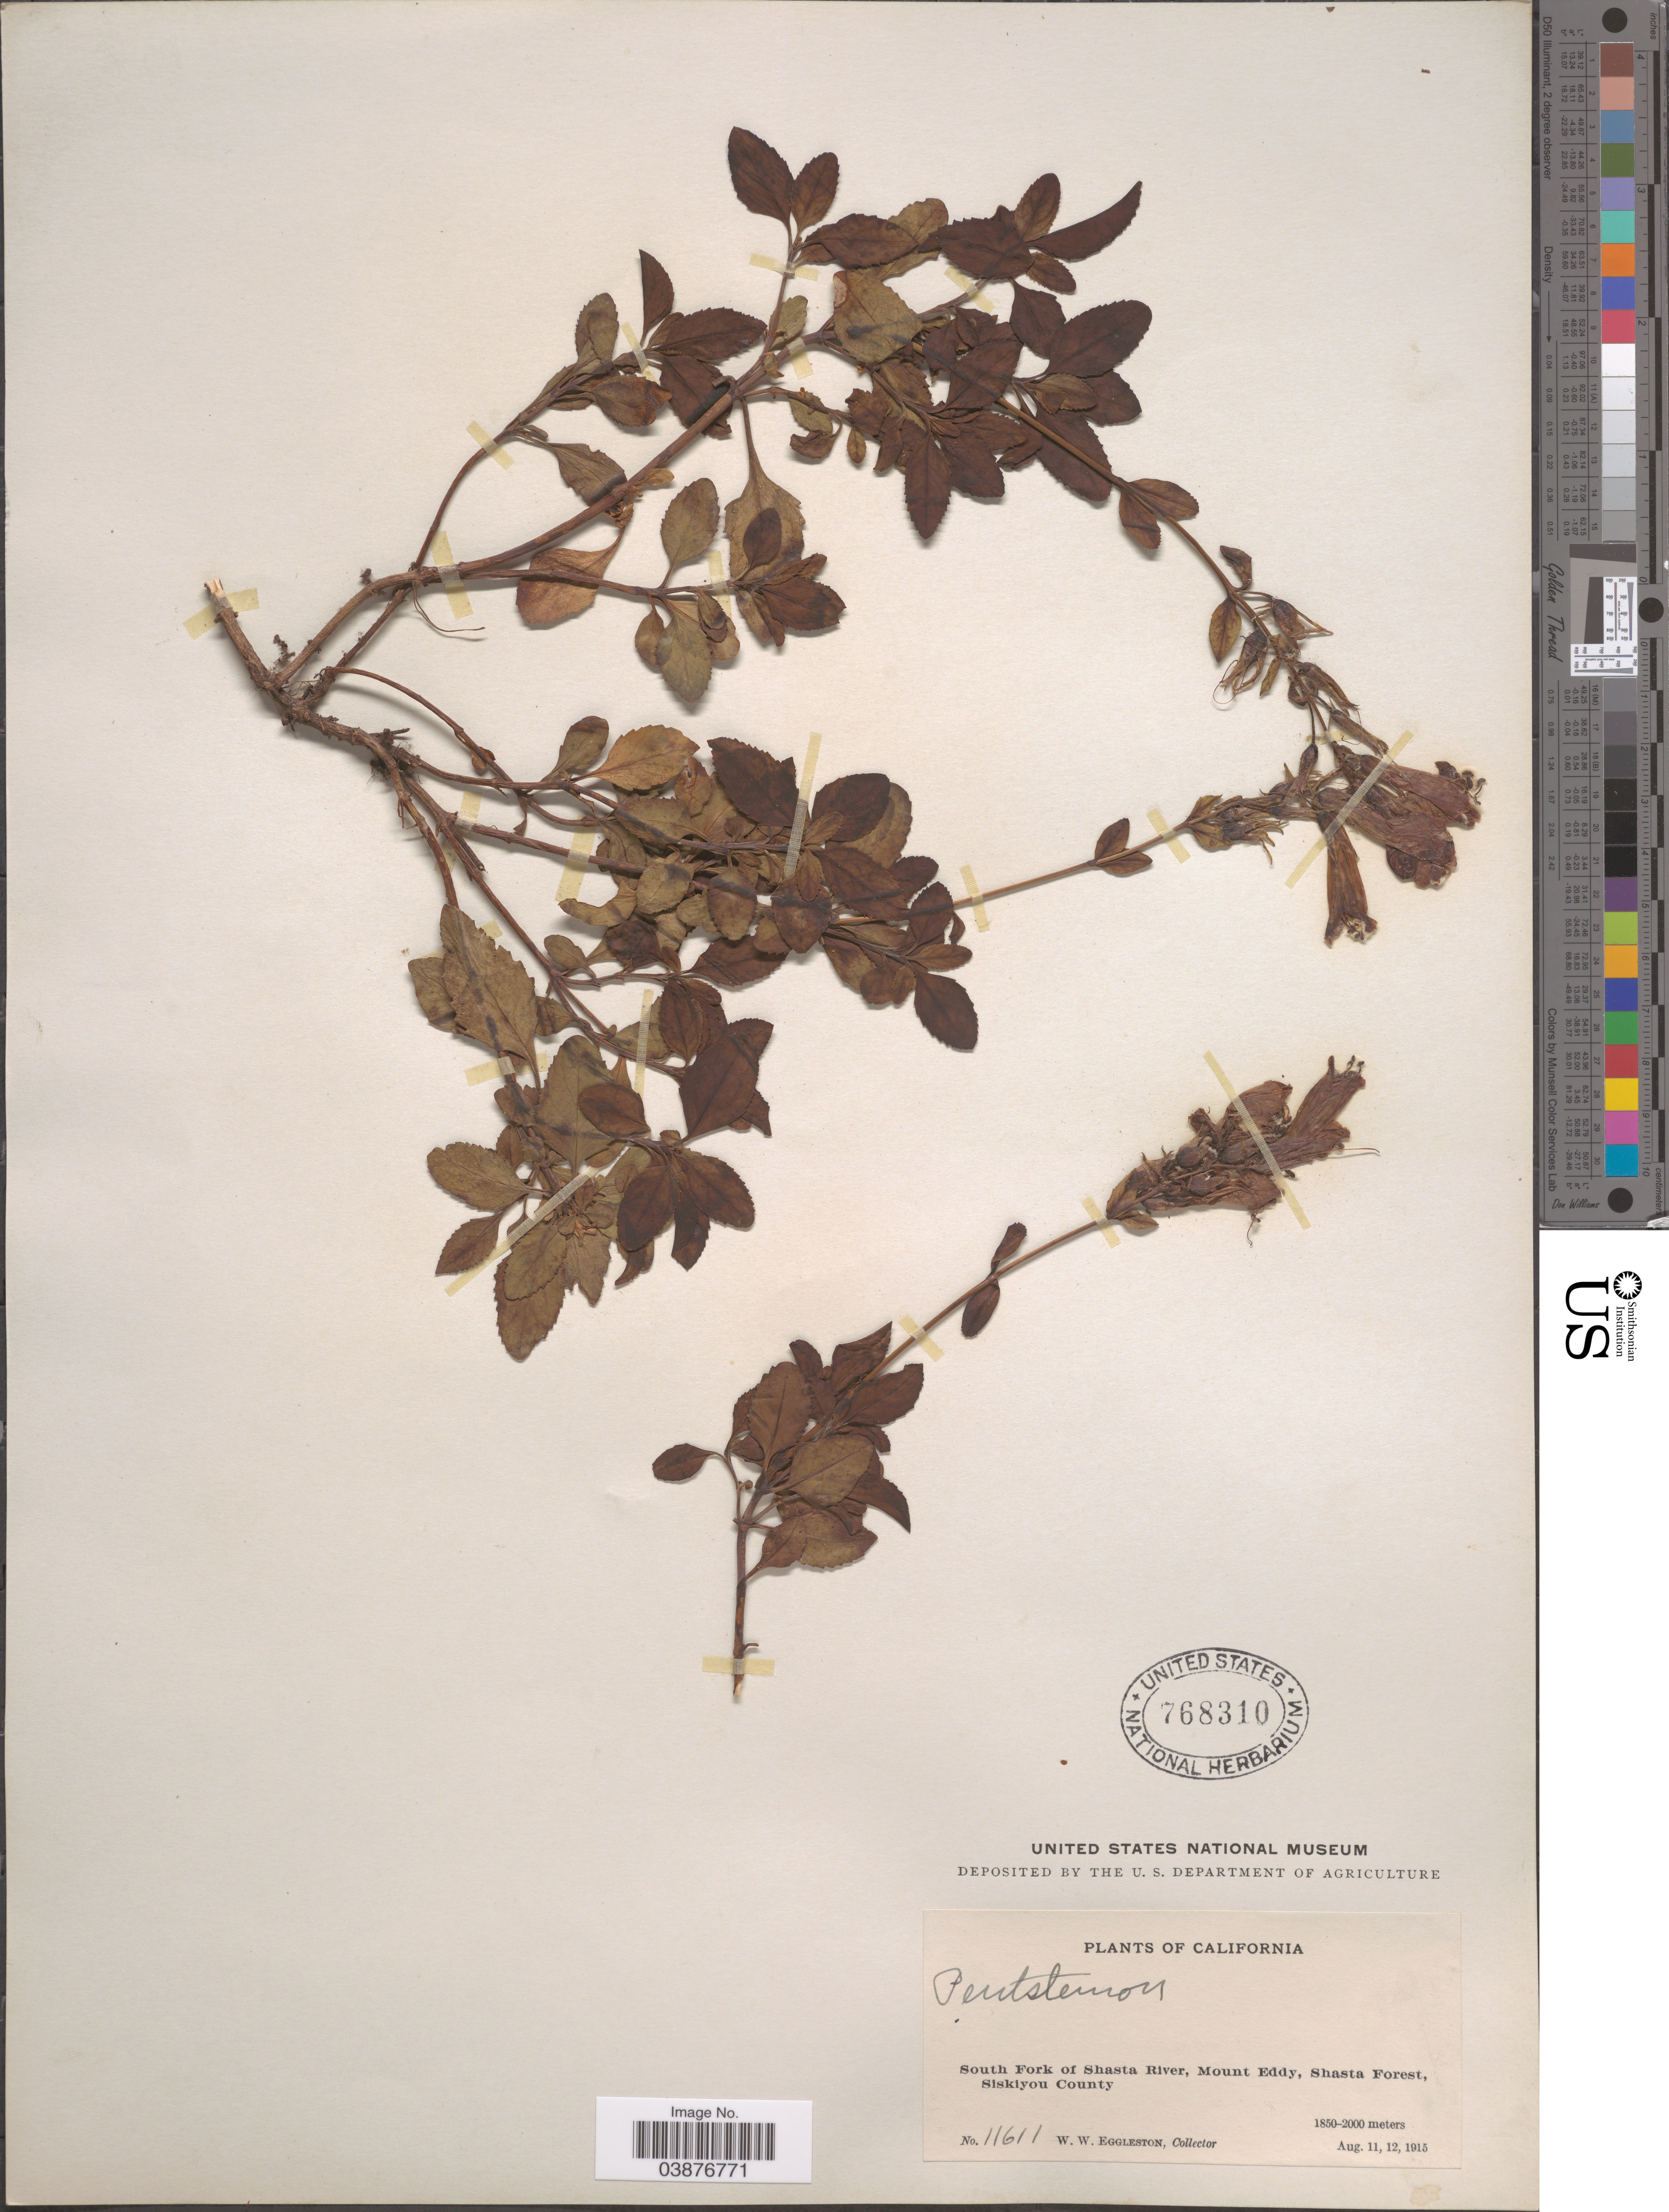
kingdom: Plantae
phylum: Tracheophyta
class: Magnoliopsida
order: Lamiales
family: Plantaginaceae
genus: Penstemon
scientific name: Penstemon newberryi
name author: A. Gray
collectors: W. W. Eggleston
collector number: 11611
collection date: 1915-08-11/1915-08-12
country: United States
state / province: California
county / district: Siskiyou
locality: South Fork of Shasta River, Mount Eddy, Shasta Forest, Siskiyou County.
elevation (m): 1850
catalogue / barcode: US 768310